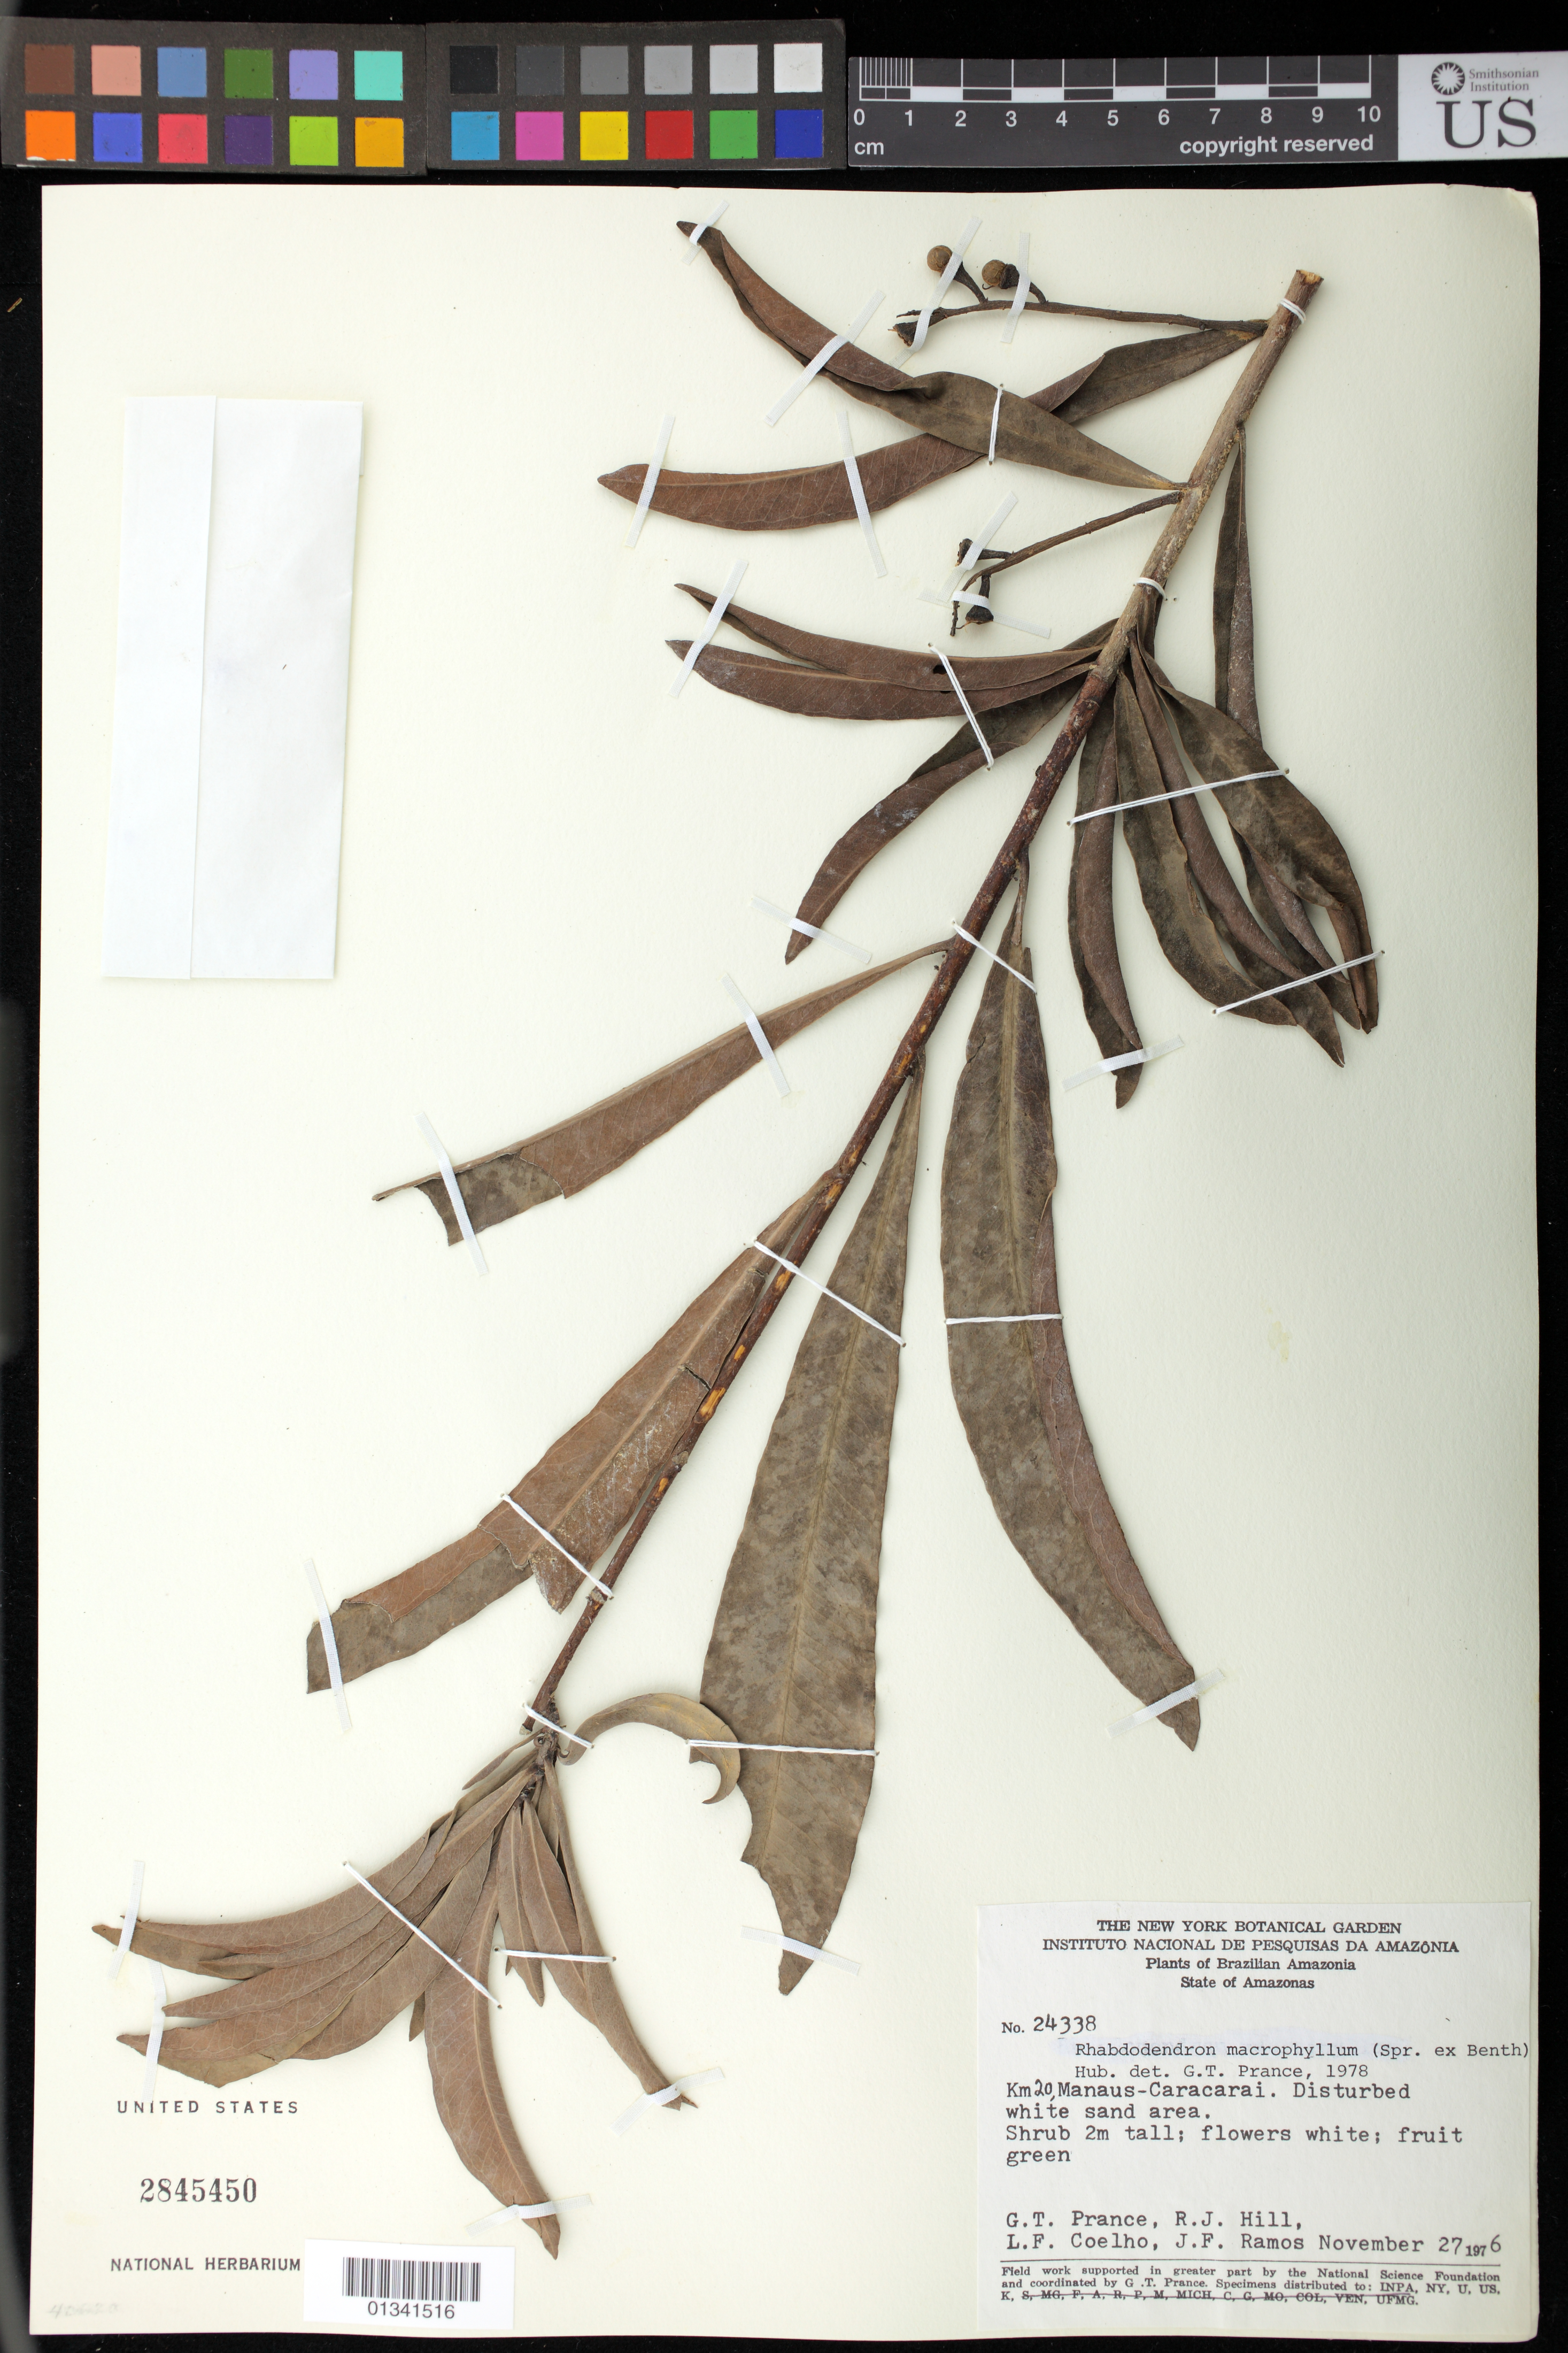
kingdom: Plantae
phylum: Tracheophyta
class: Magnoliopsida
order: Caryophyllales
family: Rhabdodendraceae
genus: Rhabdodendron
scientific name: Rhabdodendron macrophyllum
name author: (Spruce ex Benth.) Huber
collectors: G. T. Prance, R. J. Hill, L. F. Coelho & J. F. Ramos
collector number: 24338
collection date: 1976-11-27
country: Brazil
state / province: Amazonas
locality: km 20 Manaus-Caracaraí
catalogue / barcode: US 2845450